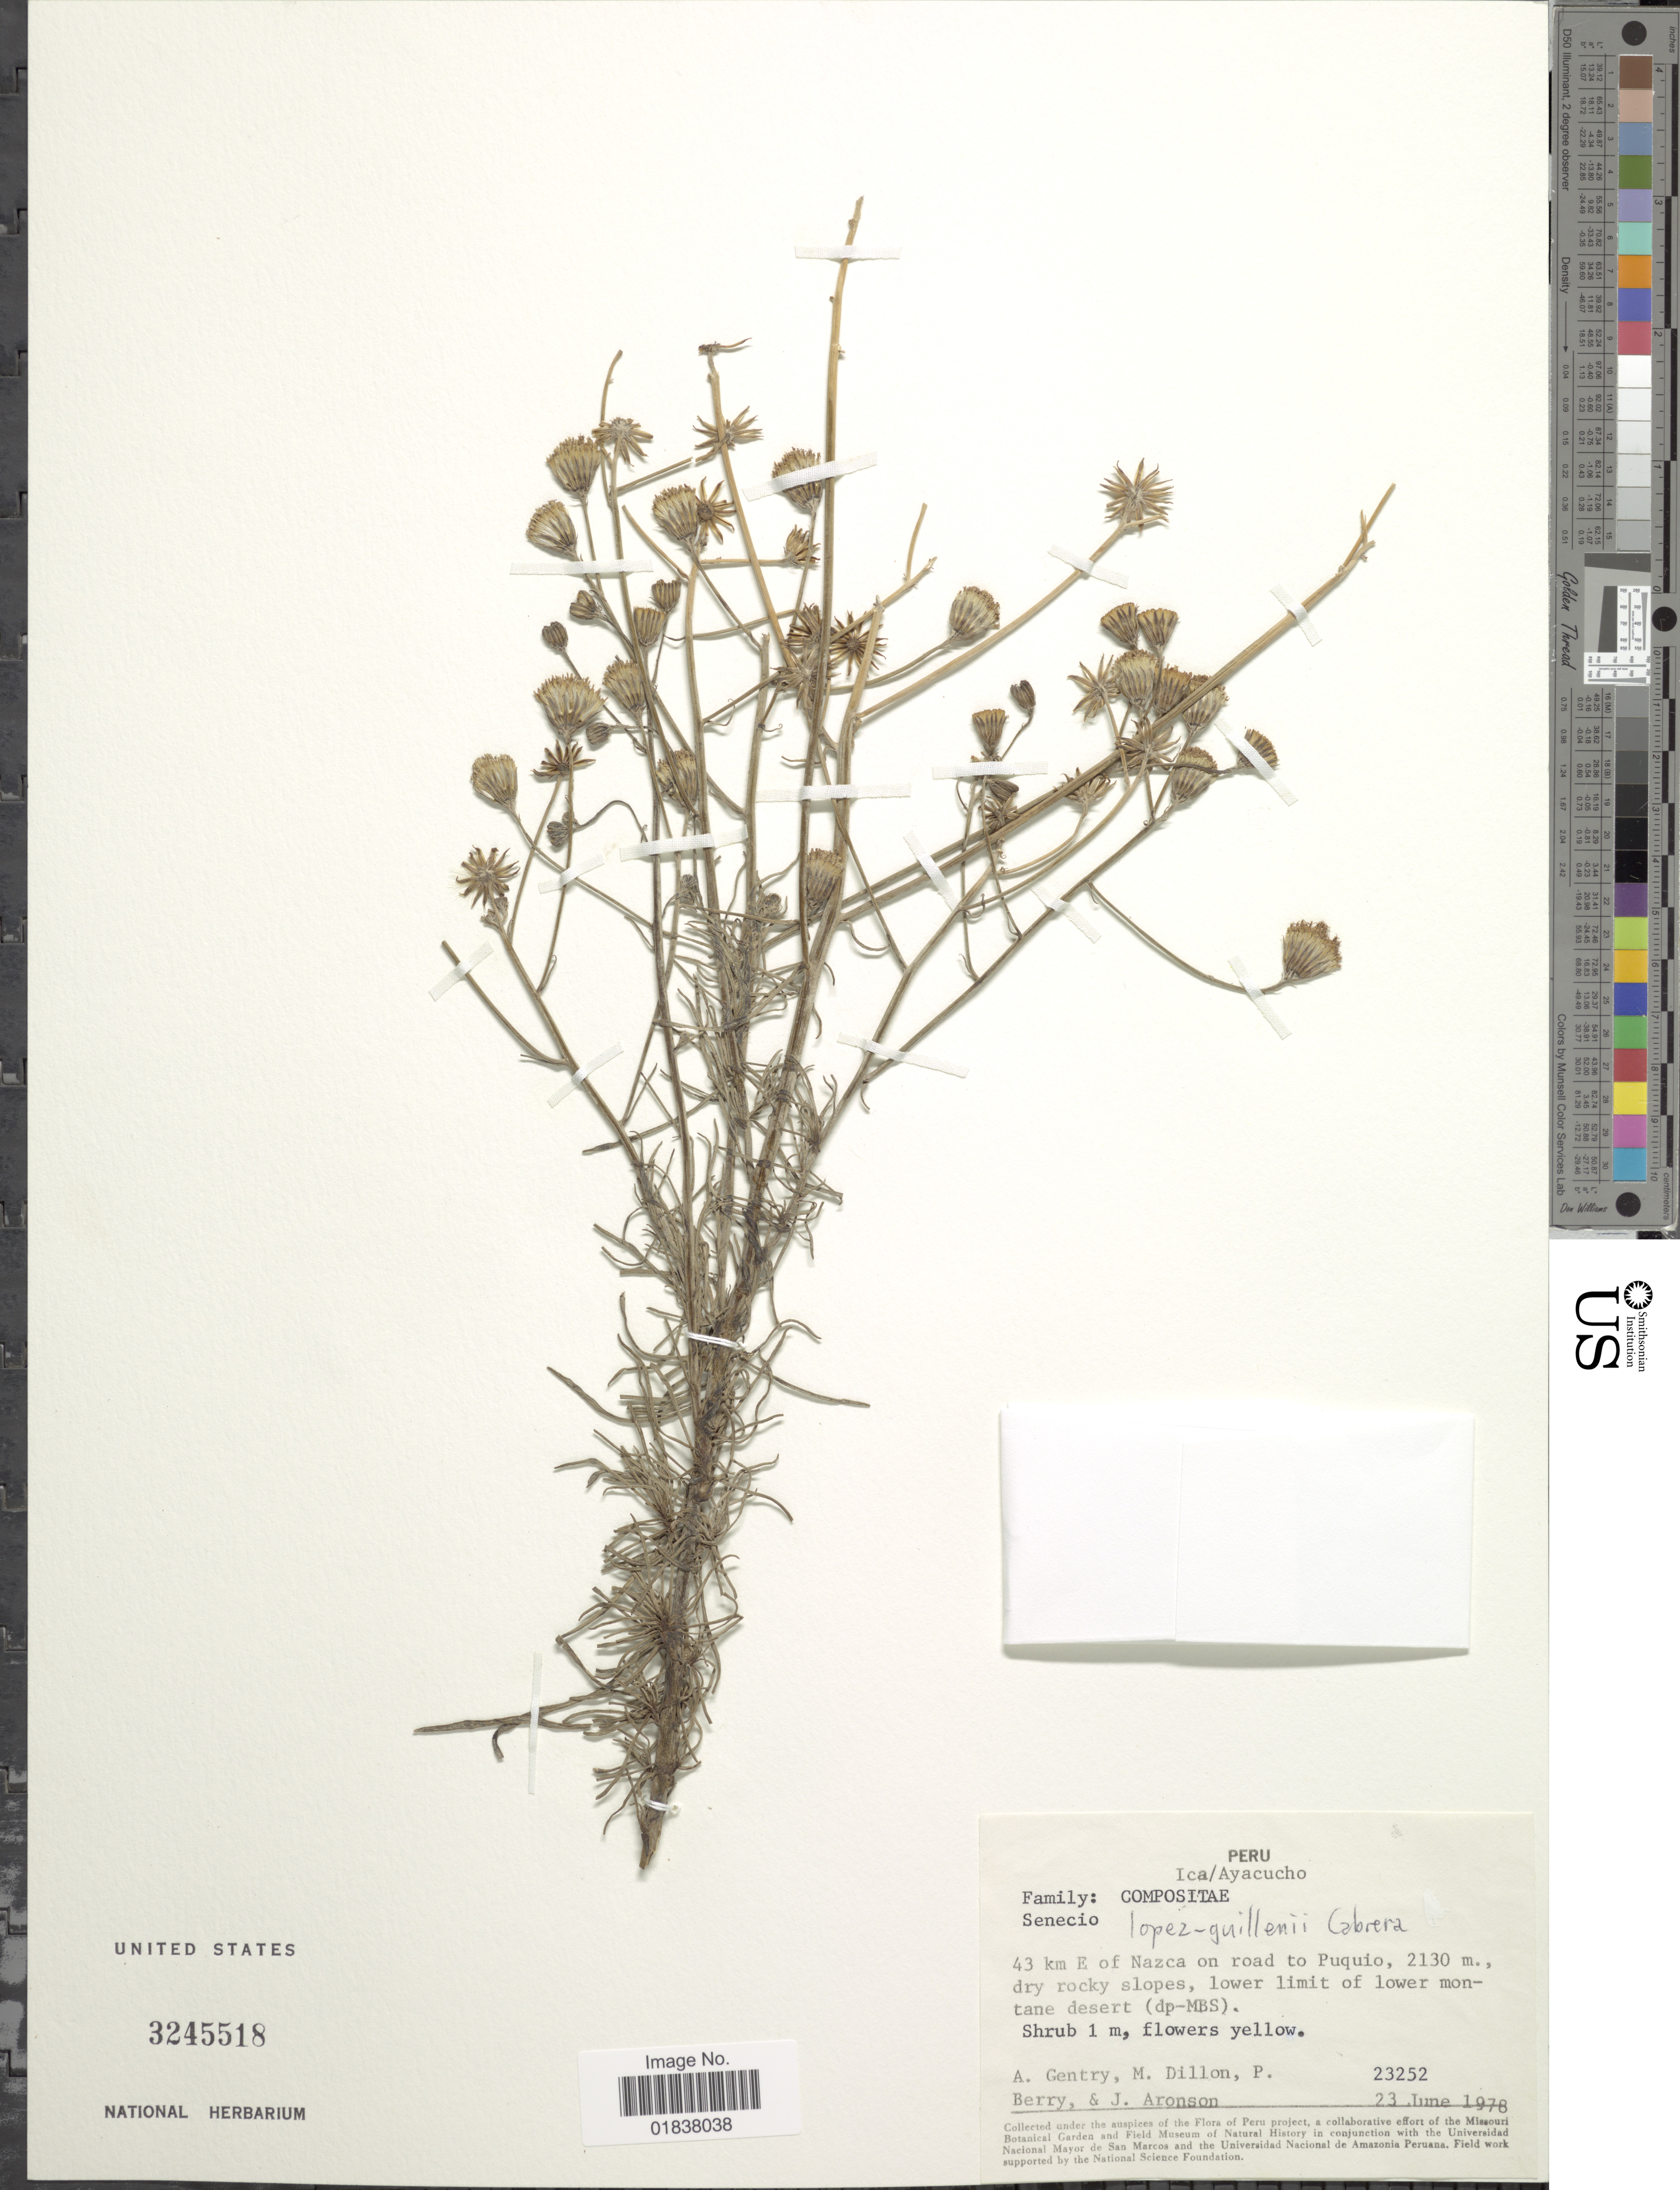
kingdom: Plantae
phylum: Tracheophyta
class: Magnoliopsida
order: Asterales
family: Asteraceae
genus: Senecio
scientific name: Senecio lopez-guillenii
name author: Cabrera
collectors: A. H. Gentry, M. O. Dillon, P. Berry & J. Aronson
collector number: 23252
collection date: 1978-06-26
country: Peru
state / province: Ayacucho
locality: Ica, 43 km E of Nazca on road to Puquio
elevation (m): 2130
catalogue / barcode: US 3245518